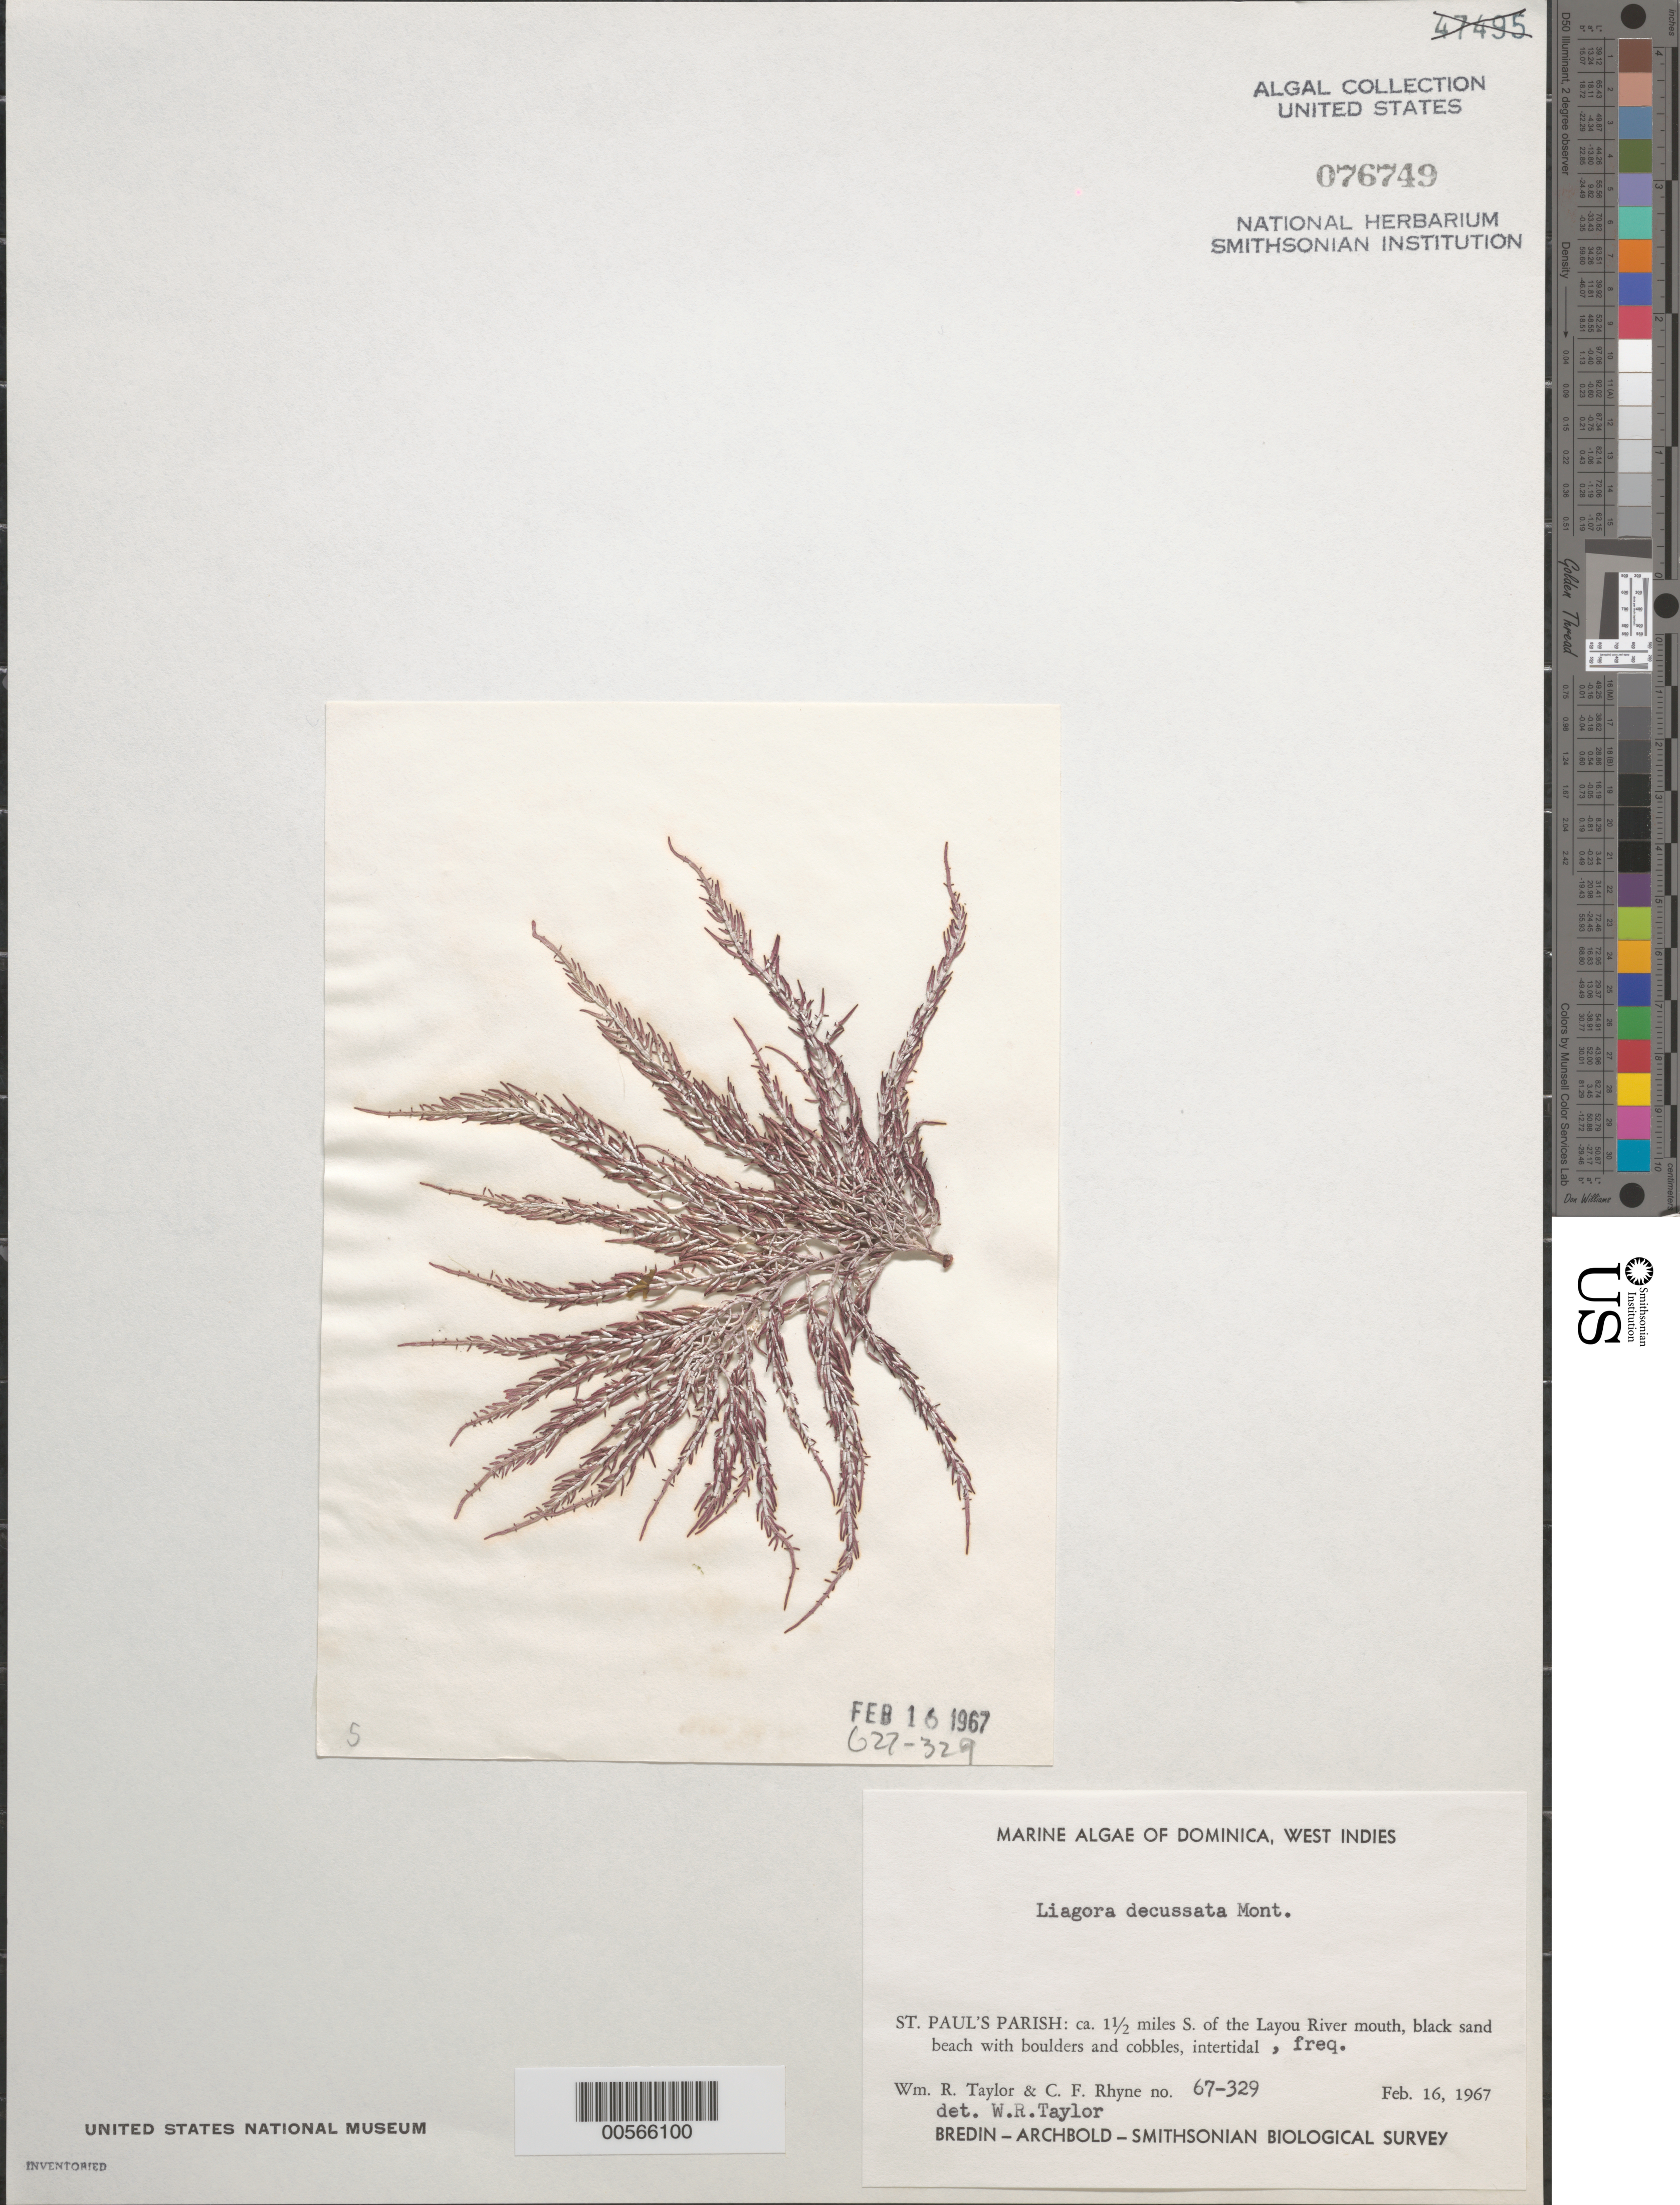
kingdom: Plantae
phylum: Rhodophyta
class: Florideophyceae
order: Nemaliales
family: Liagoraceae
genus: Liagora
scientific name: Liagora albicans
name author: J.V.Lamouroux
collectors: W. R. Taylor & C. Rhyne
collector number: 67-329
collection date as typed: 16 Feb 1967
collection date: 1967-02-16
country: Dominica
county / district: St. Paul's Parish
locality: Ca. 1.5 miles south of Layou River mouth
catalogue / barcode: US 76749